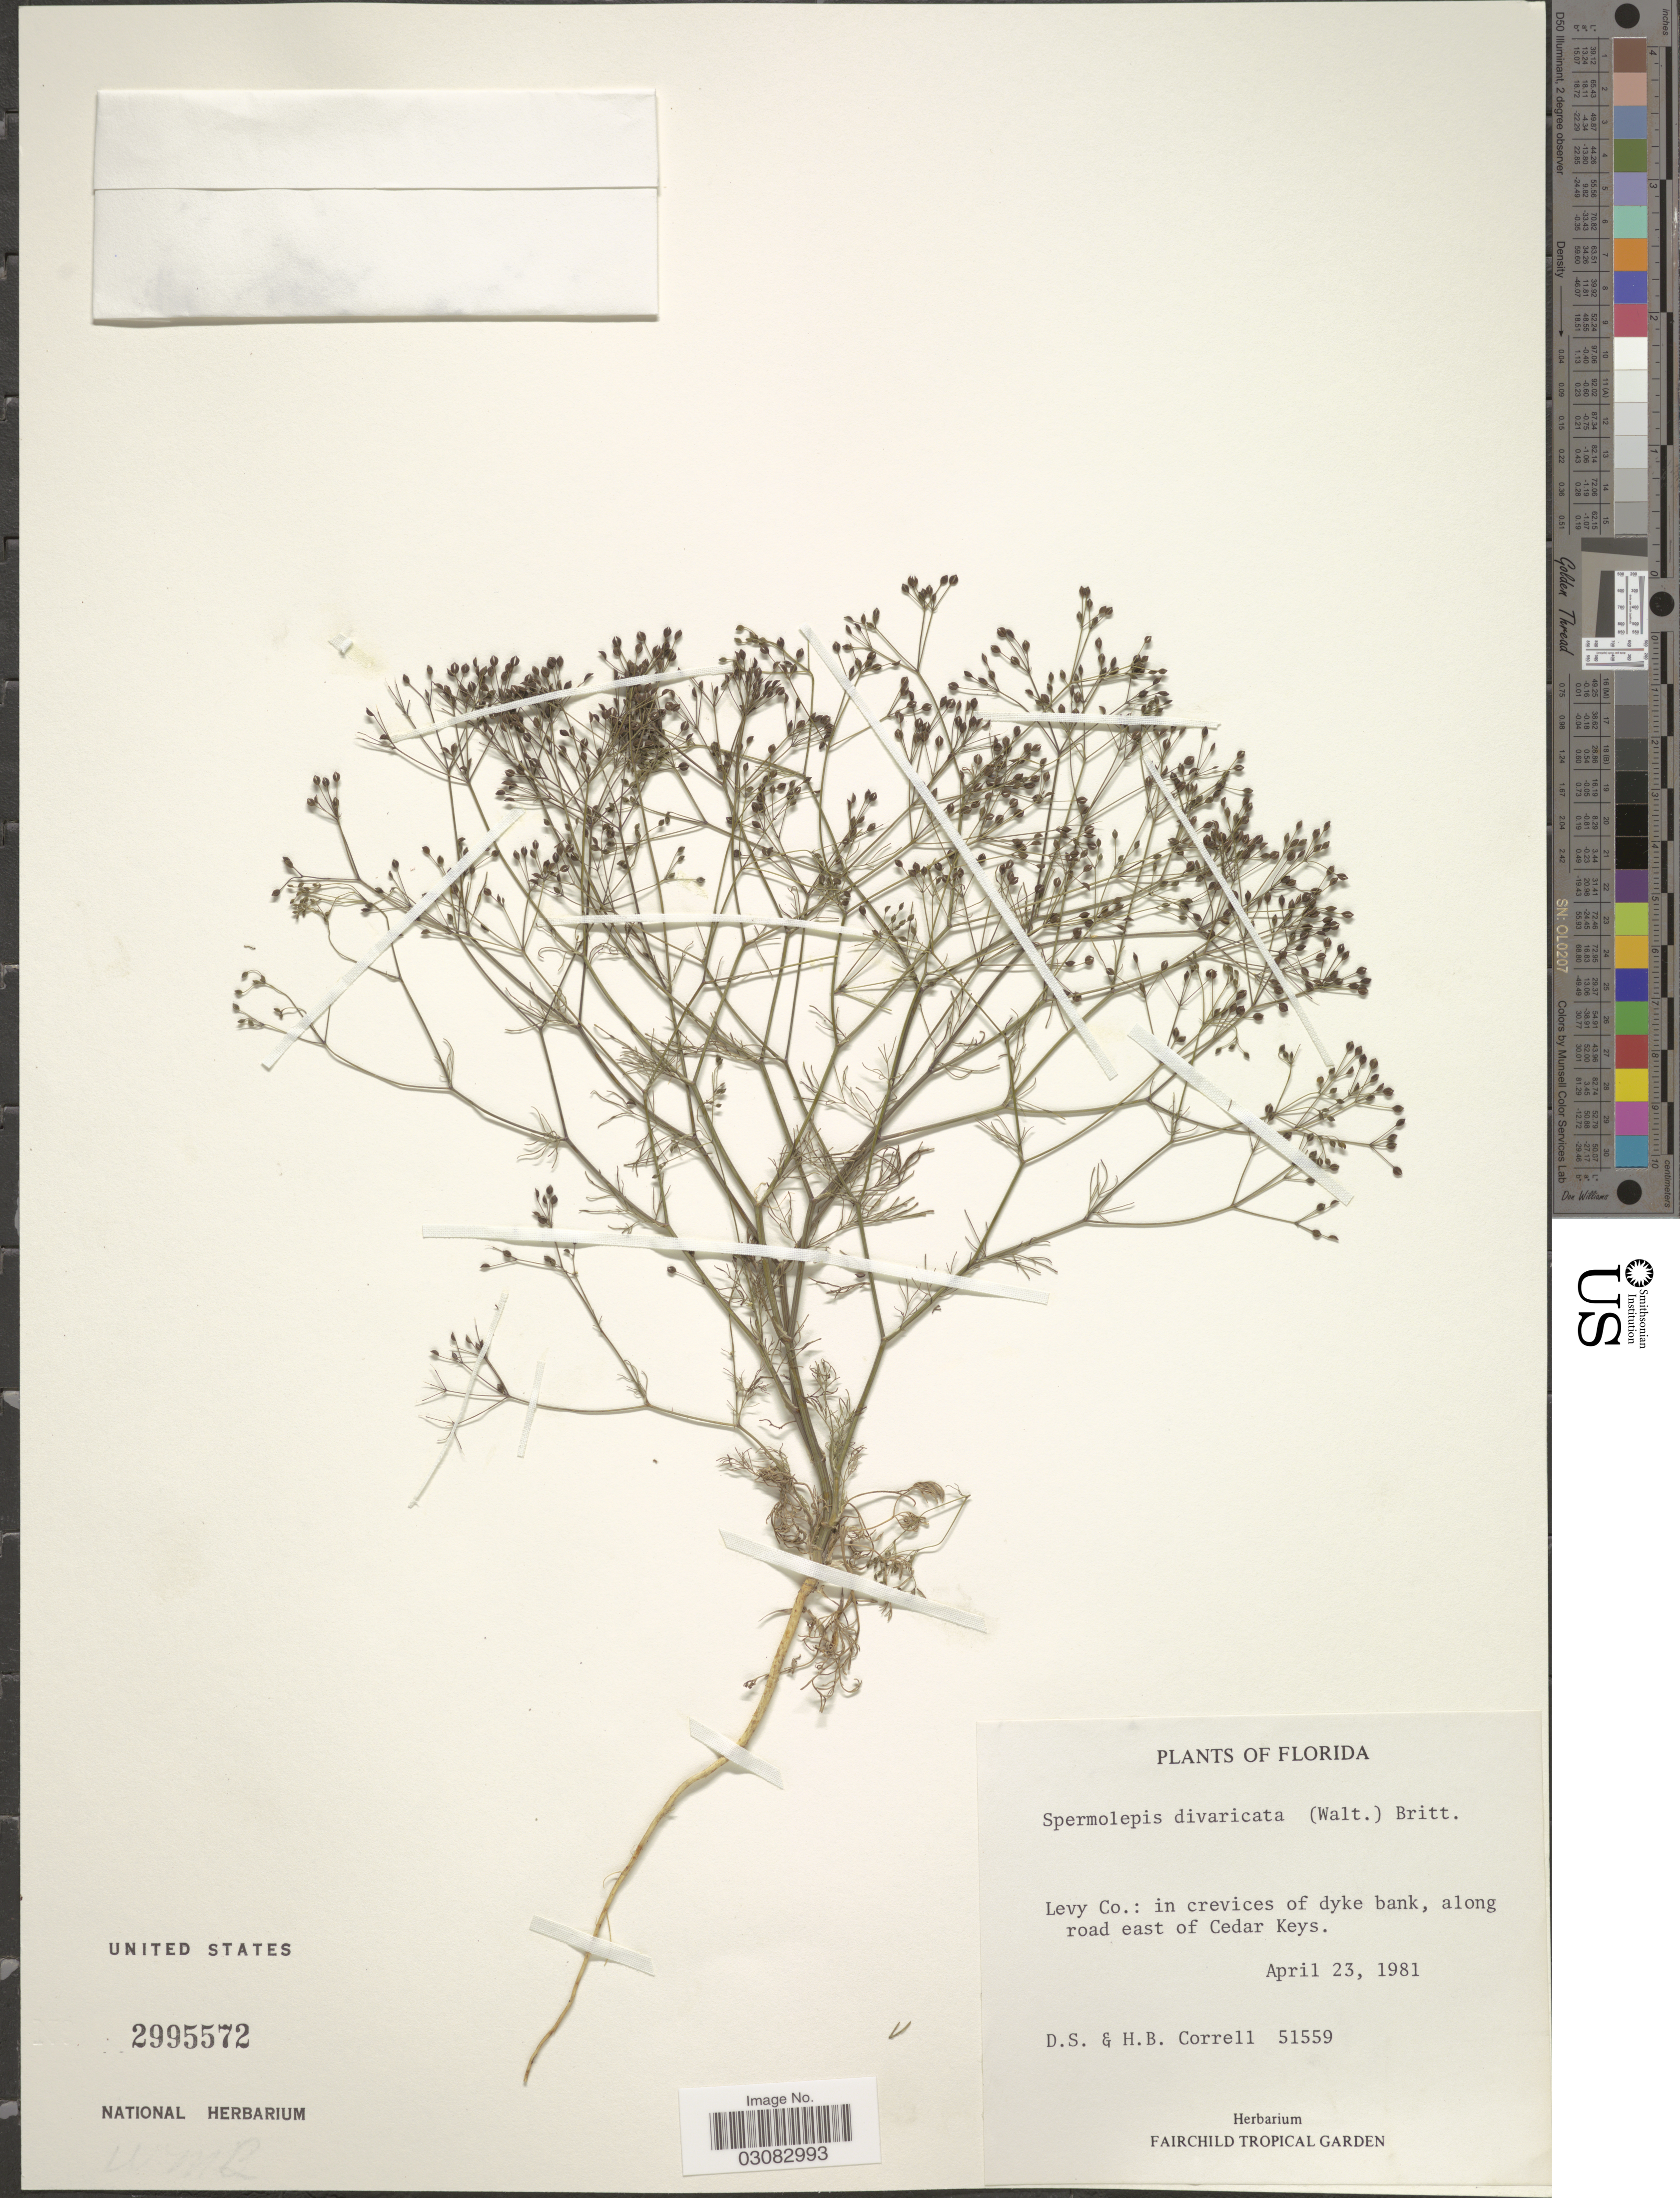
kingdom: Plantae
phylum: Tracheophyta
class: Magnoliopsida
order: Apiales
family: Apiaceae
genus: Spermolepis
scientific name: Spermolepis divaricata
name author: (Walter) Raf.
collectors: D. S. Correll & H. Correll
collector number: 51559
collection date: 1981-04-23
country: United States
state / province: Florida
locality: Levy Co.: in crevices of dyke bank, along road east of Cedar Keys.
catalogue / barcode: US 2995572